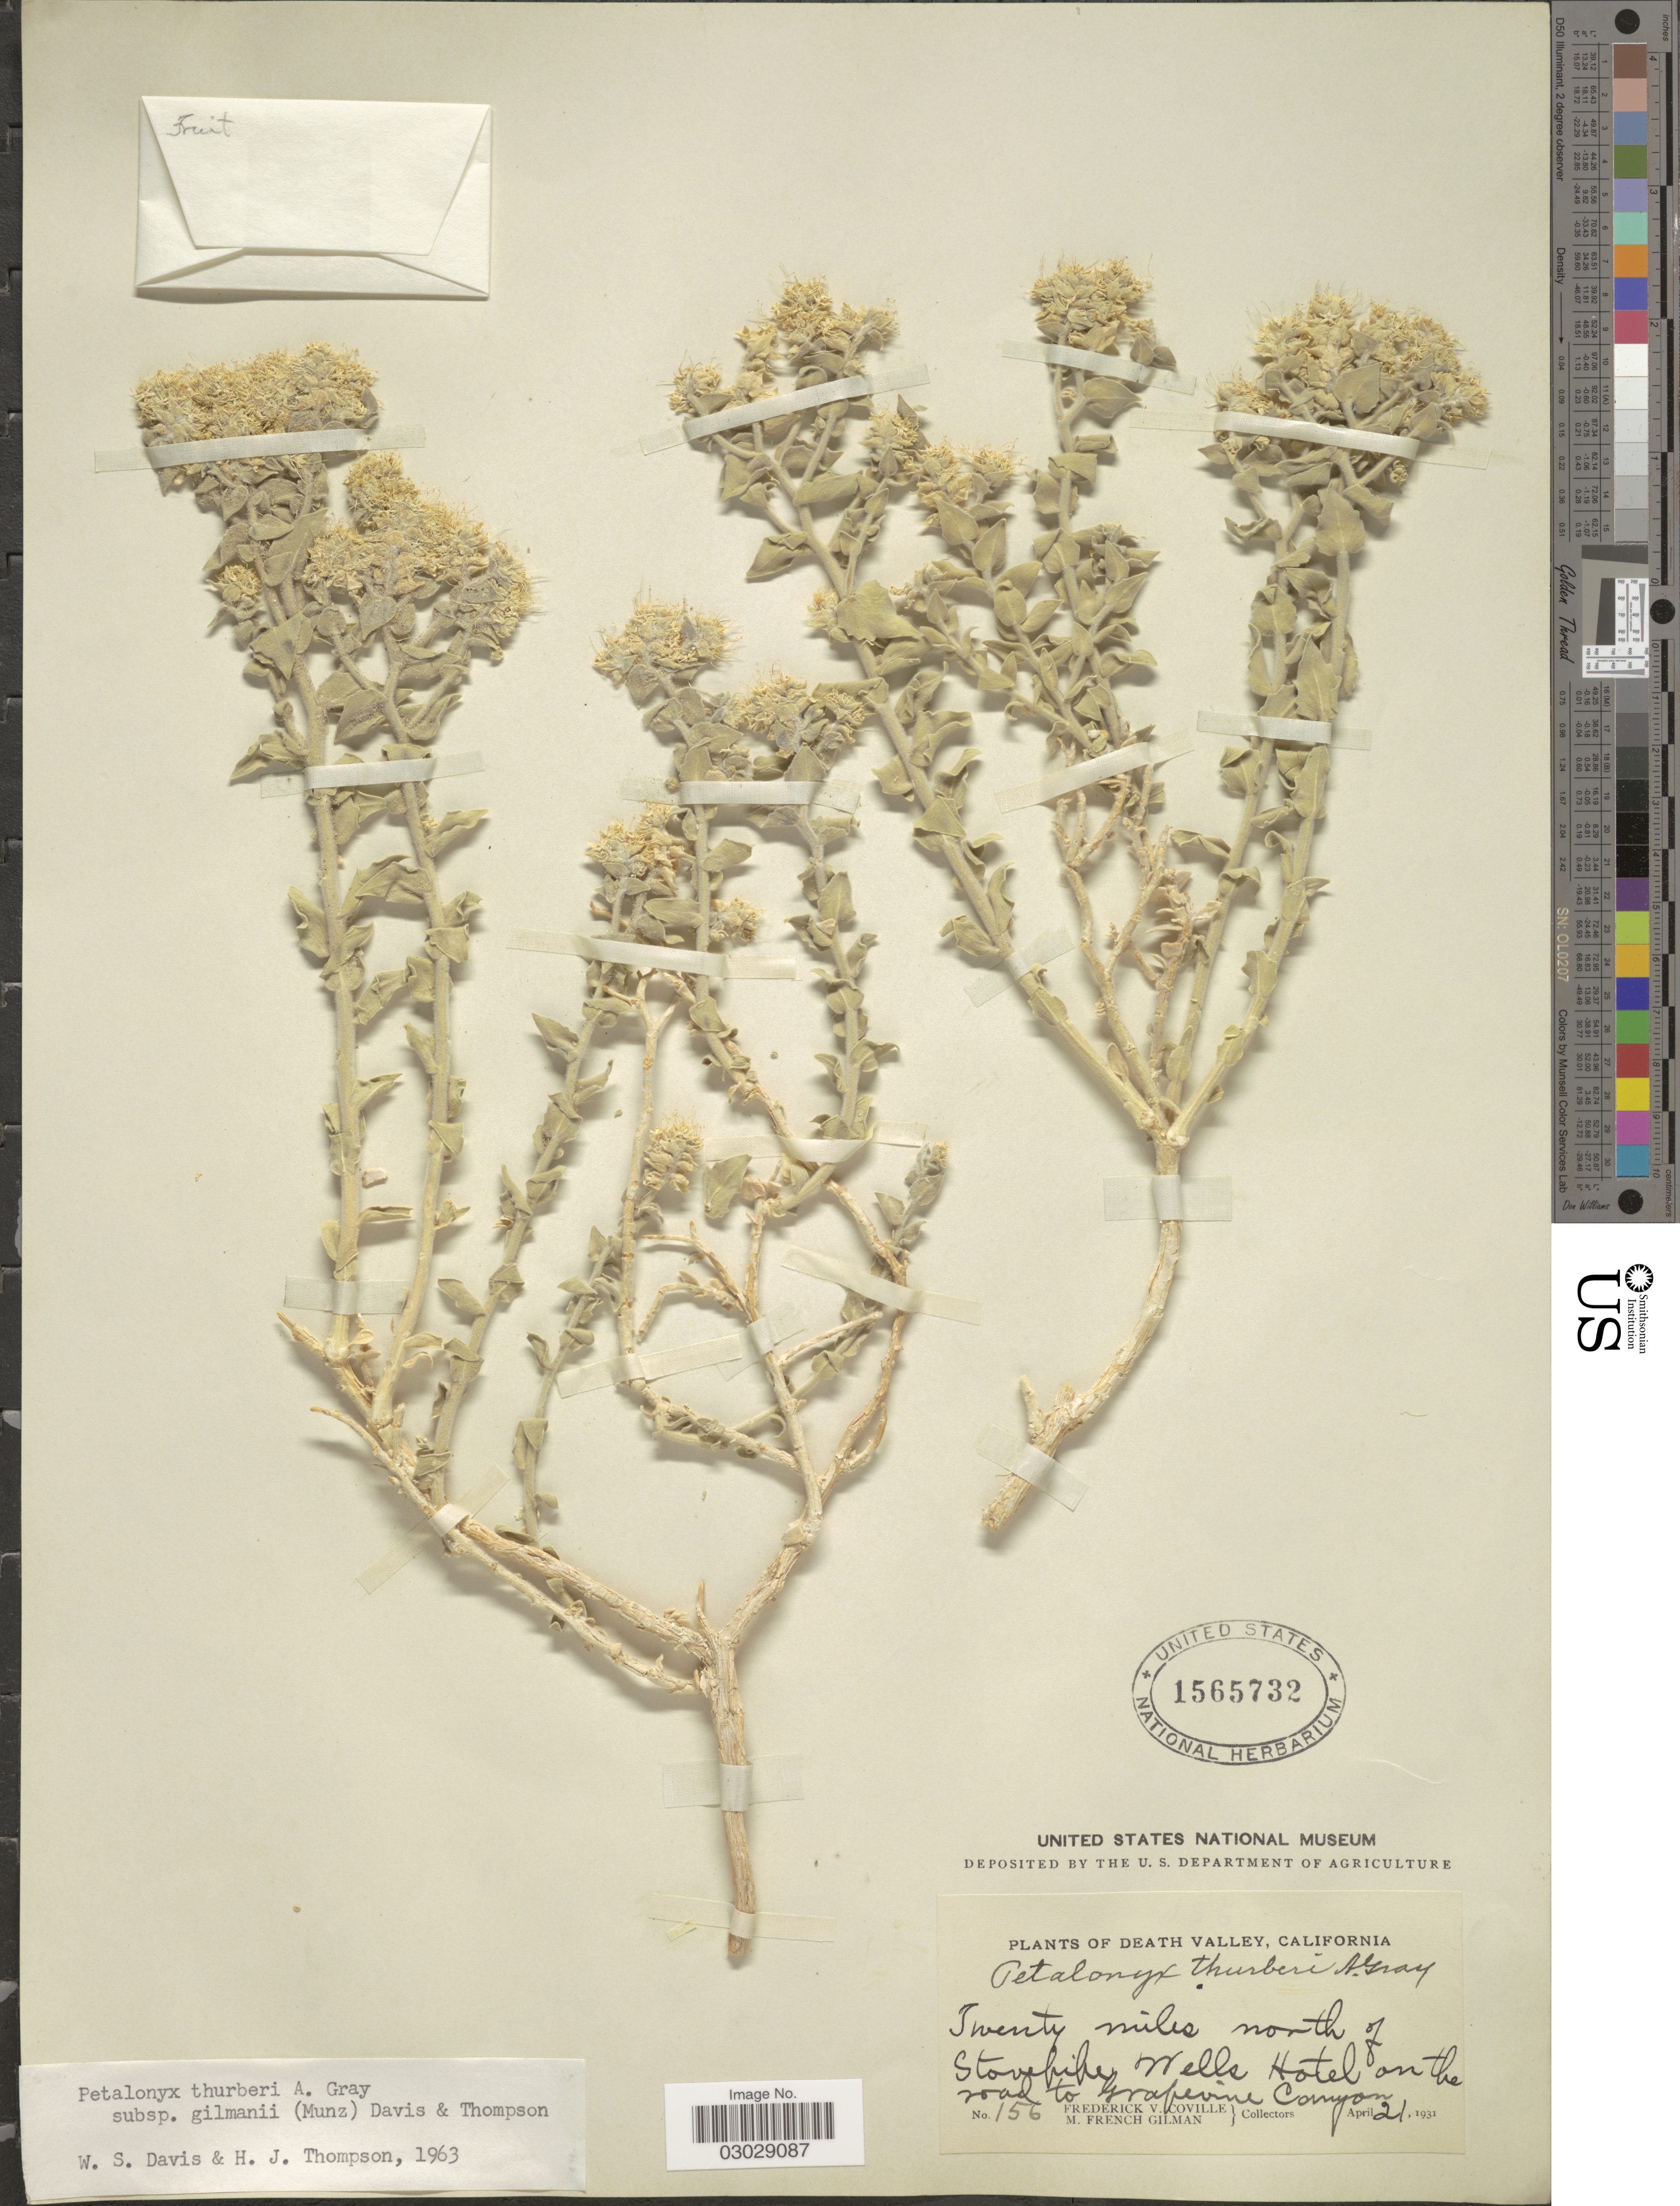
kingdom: Plantae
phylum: Tracheophyta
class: Magnoliopsida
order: Cornales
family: Loasaceae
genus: Petalonyx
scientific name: Petalonyx thurberi subsp. gilmanii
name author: (Munz) W.S. Davis & H.J. Thomps.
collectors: F. V. Coville & M. F. Gilman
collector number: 156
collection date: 1931-04-21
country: United States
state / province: California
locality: Death Valley. Twenty miles north of Stovepipe Wells Hotel on the road to Grapevine Canyon.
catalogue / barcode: US 1565732